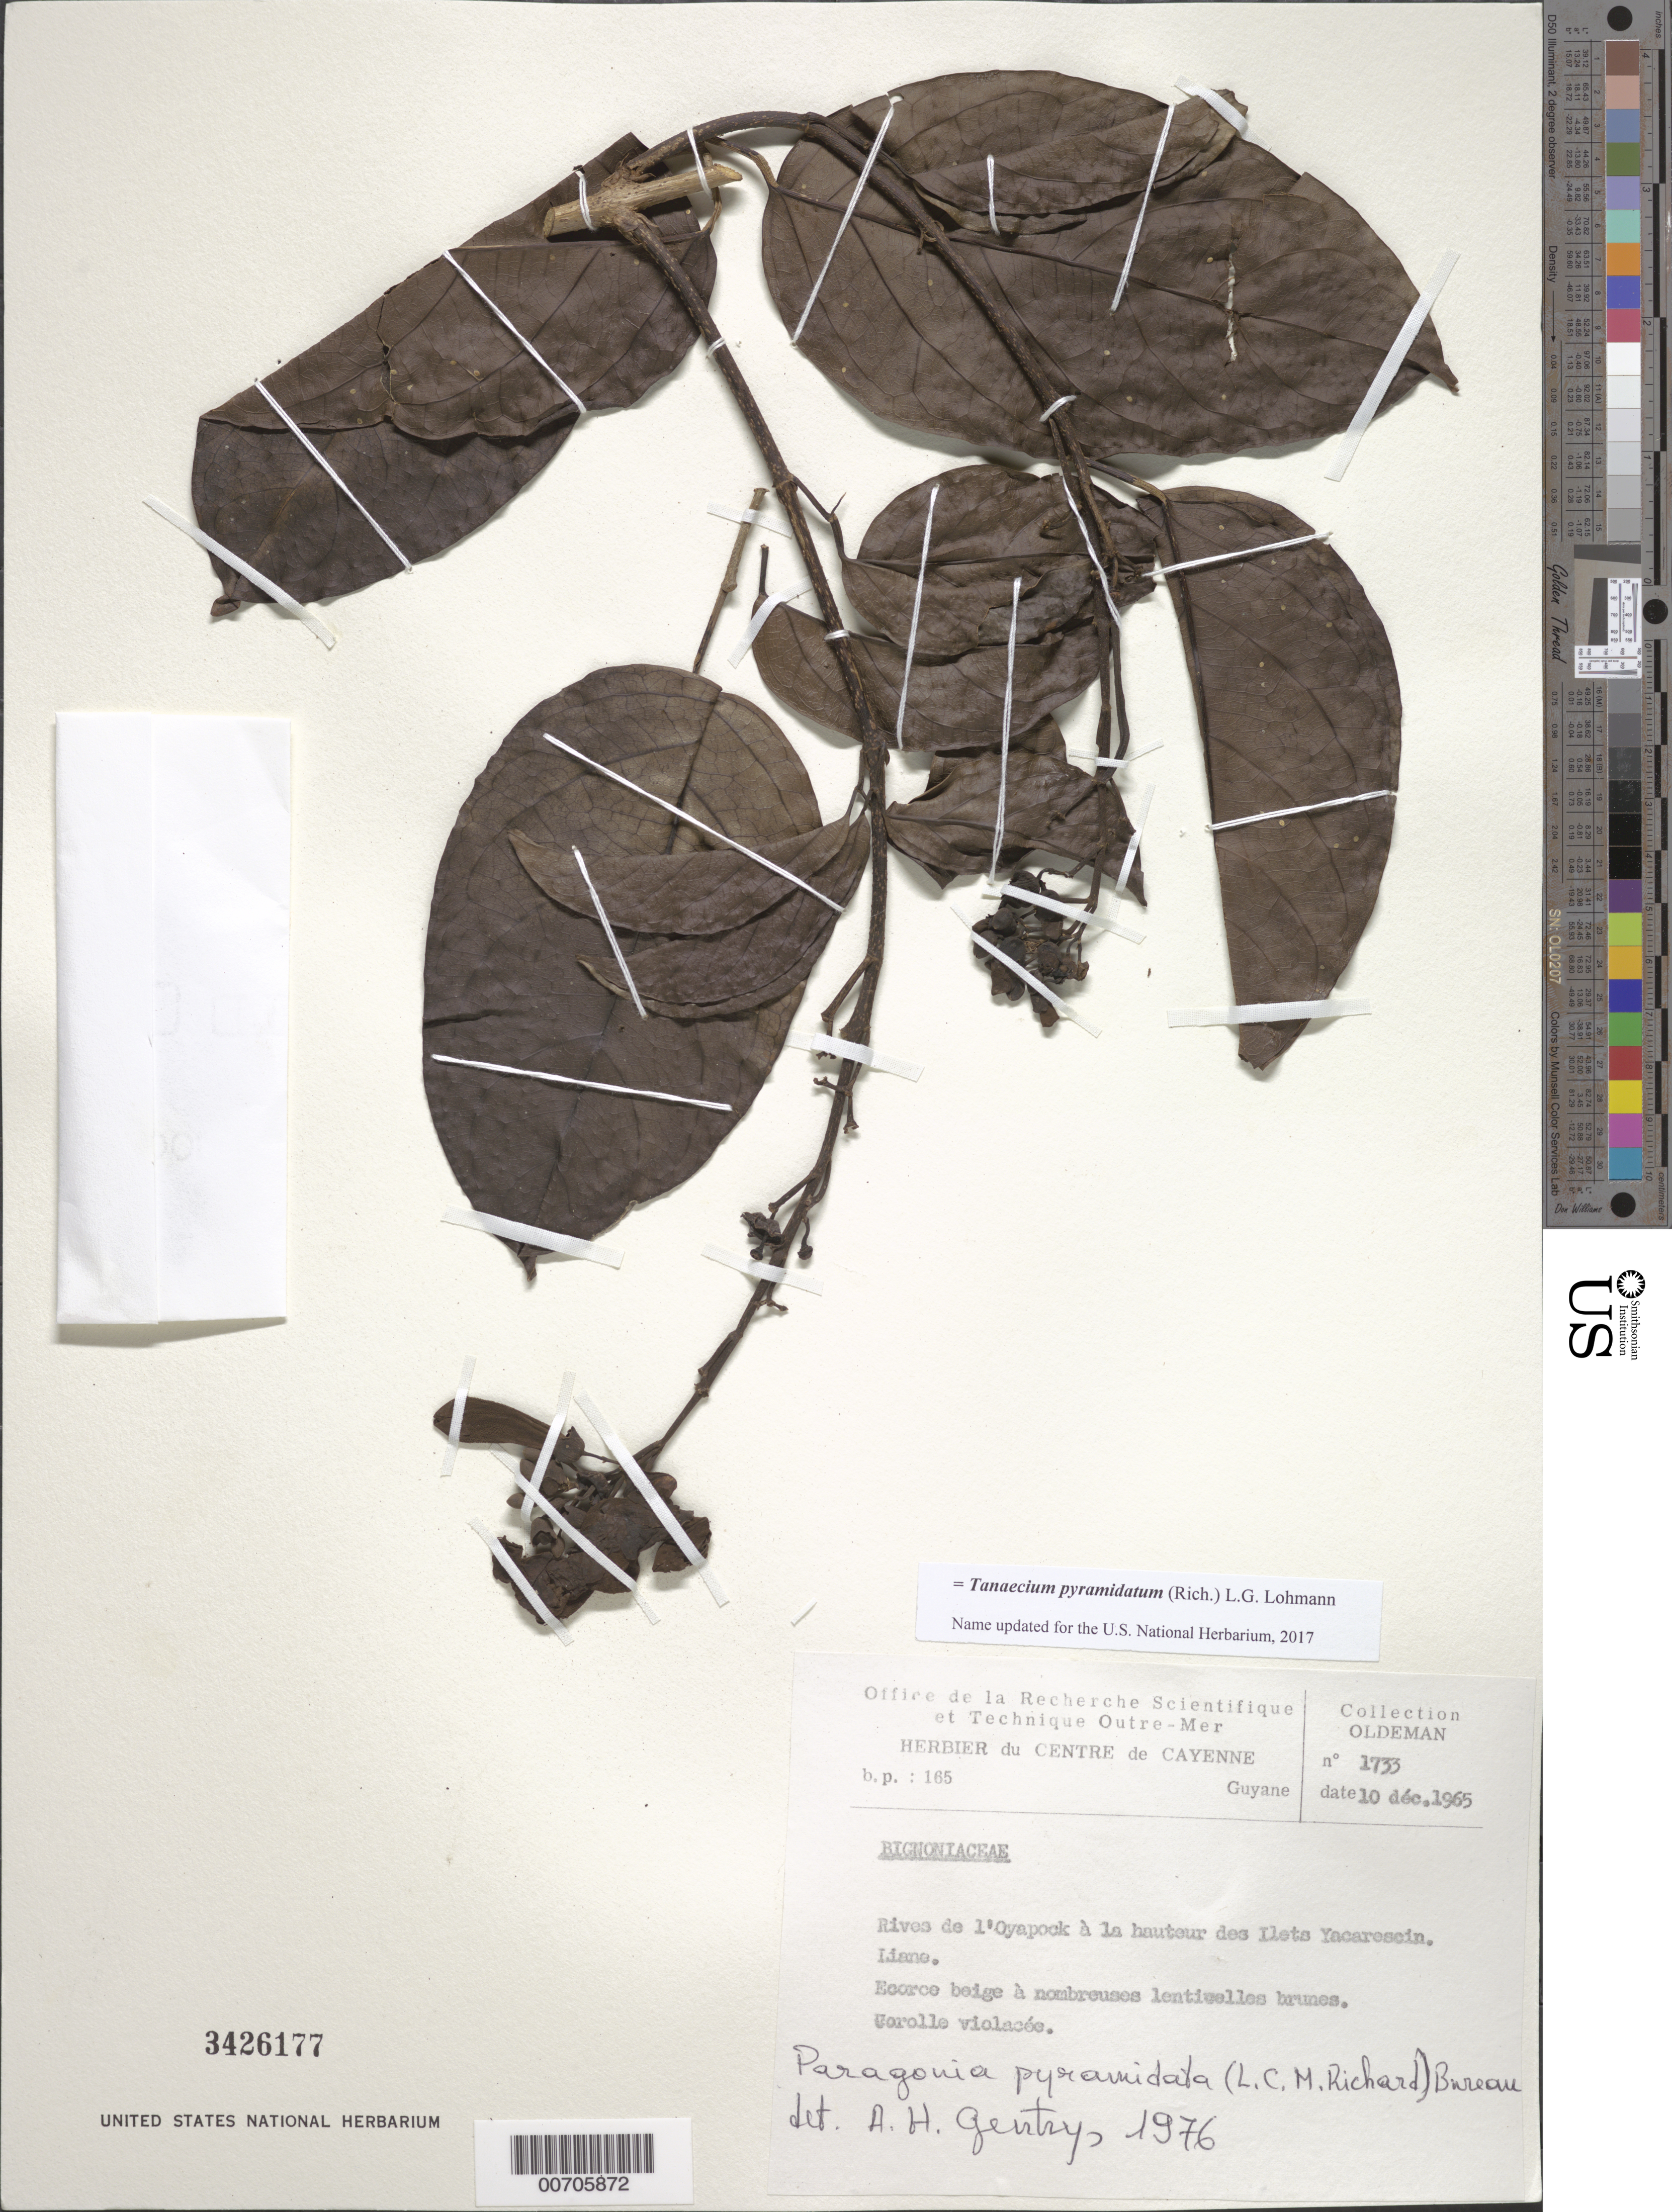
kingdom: Plantae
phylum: Tracheophyta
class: Magnoliopsida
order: Lamiales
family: Bignoniaceae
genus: Tanaecium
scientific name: Tanaecium pyramidatum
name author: (Rich.) L.G. Lohmann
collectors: R. Oldeman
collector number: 1733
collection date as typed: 10-Dec-65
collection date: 1965-12-10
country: French Guiana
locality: Rives de l'Oyapock à la hauteur des Ilets Yacaresein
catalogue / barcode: US 3426177